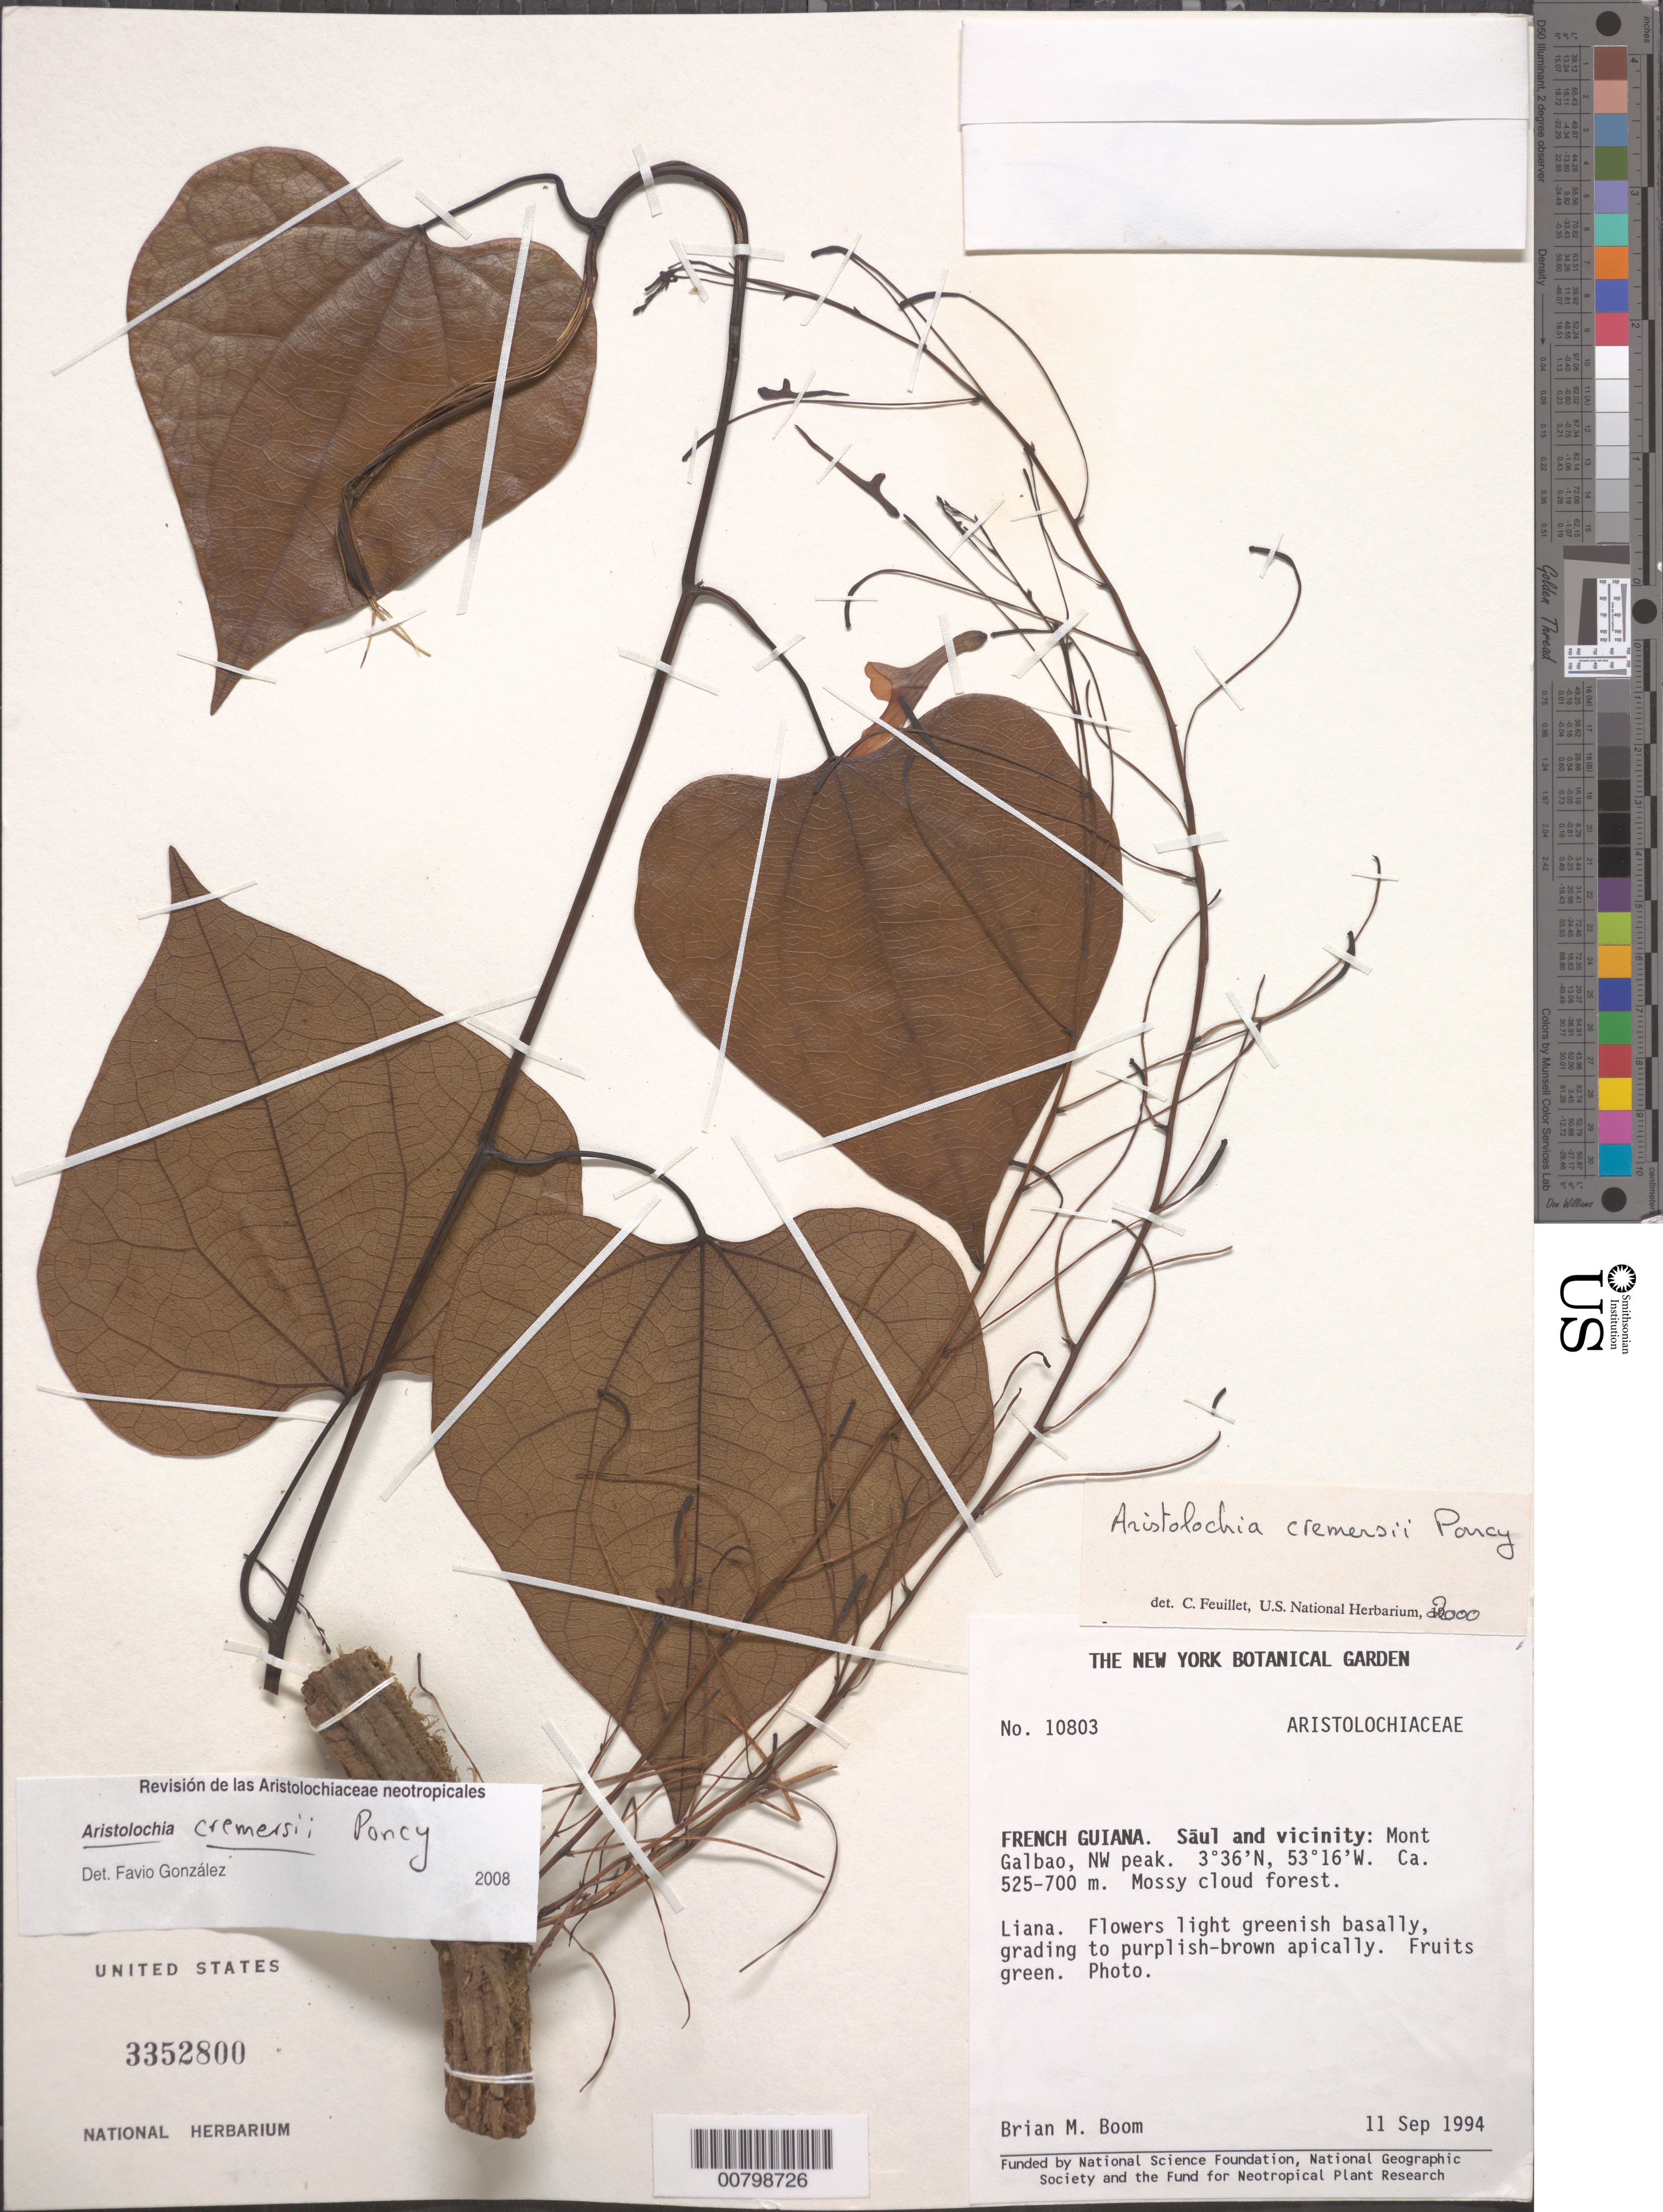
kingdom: Plantae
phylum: Tracheophyta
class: Magnoliopsida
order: Piperales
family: Aristolochiaceae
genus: Aristolochia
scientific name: Aristolochia cremersii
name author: Poncy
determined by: Feuillet, C.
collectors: B. M. Boom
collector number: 10803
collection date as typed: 11-Sep-94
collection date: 1994-09-11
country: French Guiana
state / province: Saint-Laurent-du-Maroni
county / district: Saül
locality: Saül, Mont Galbao, NW peak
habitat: Mossy cloud forest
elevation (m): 525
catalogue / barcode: US 3352800